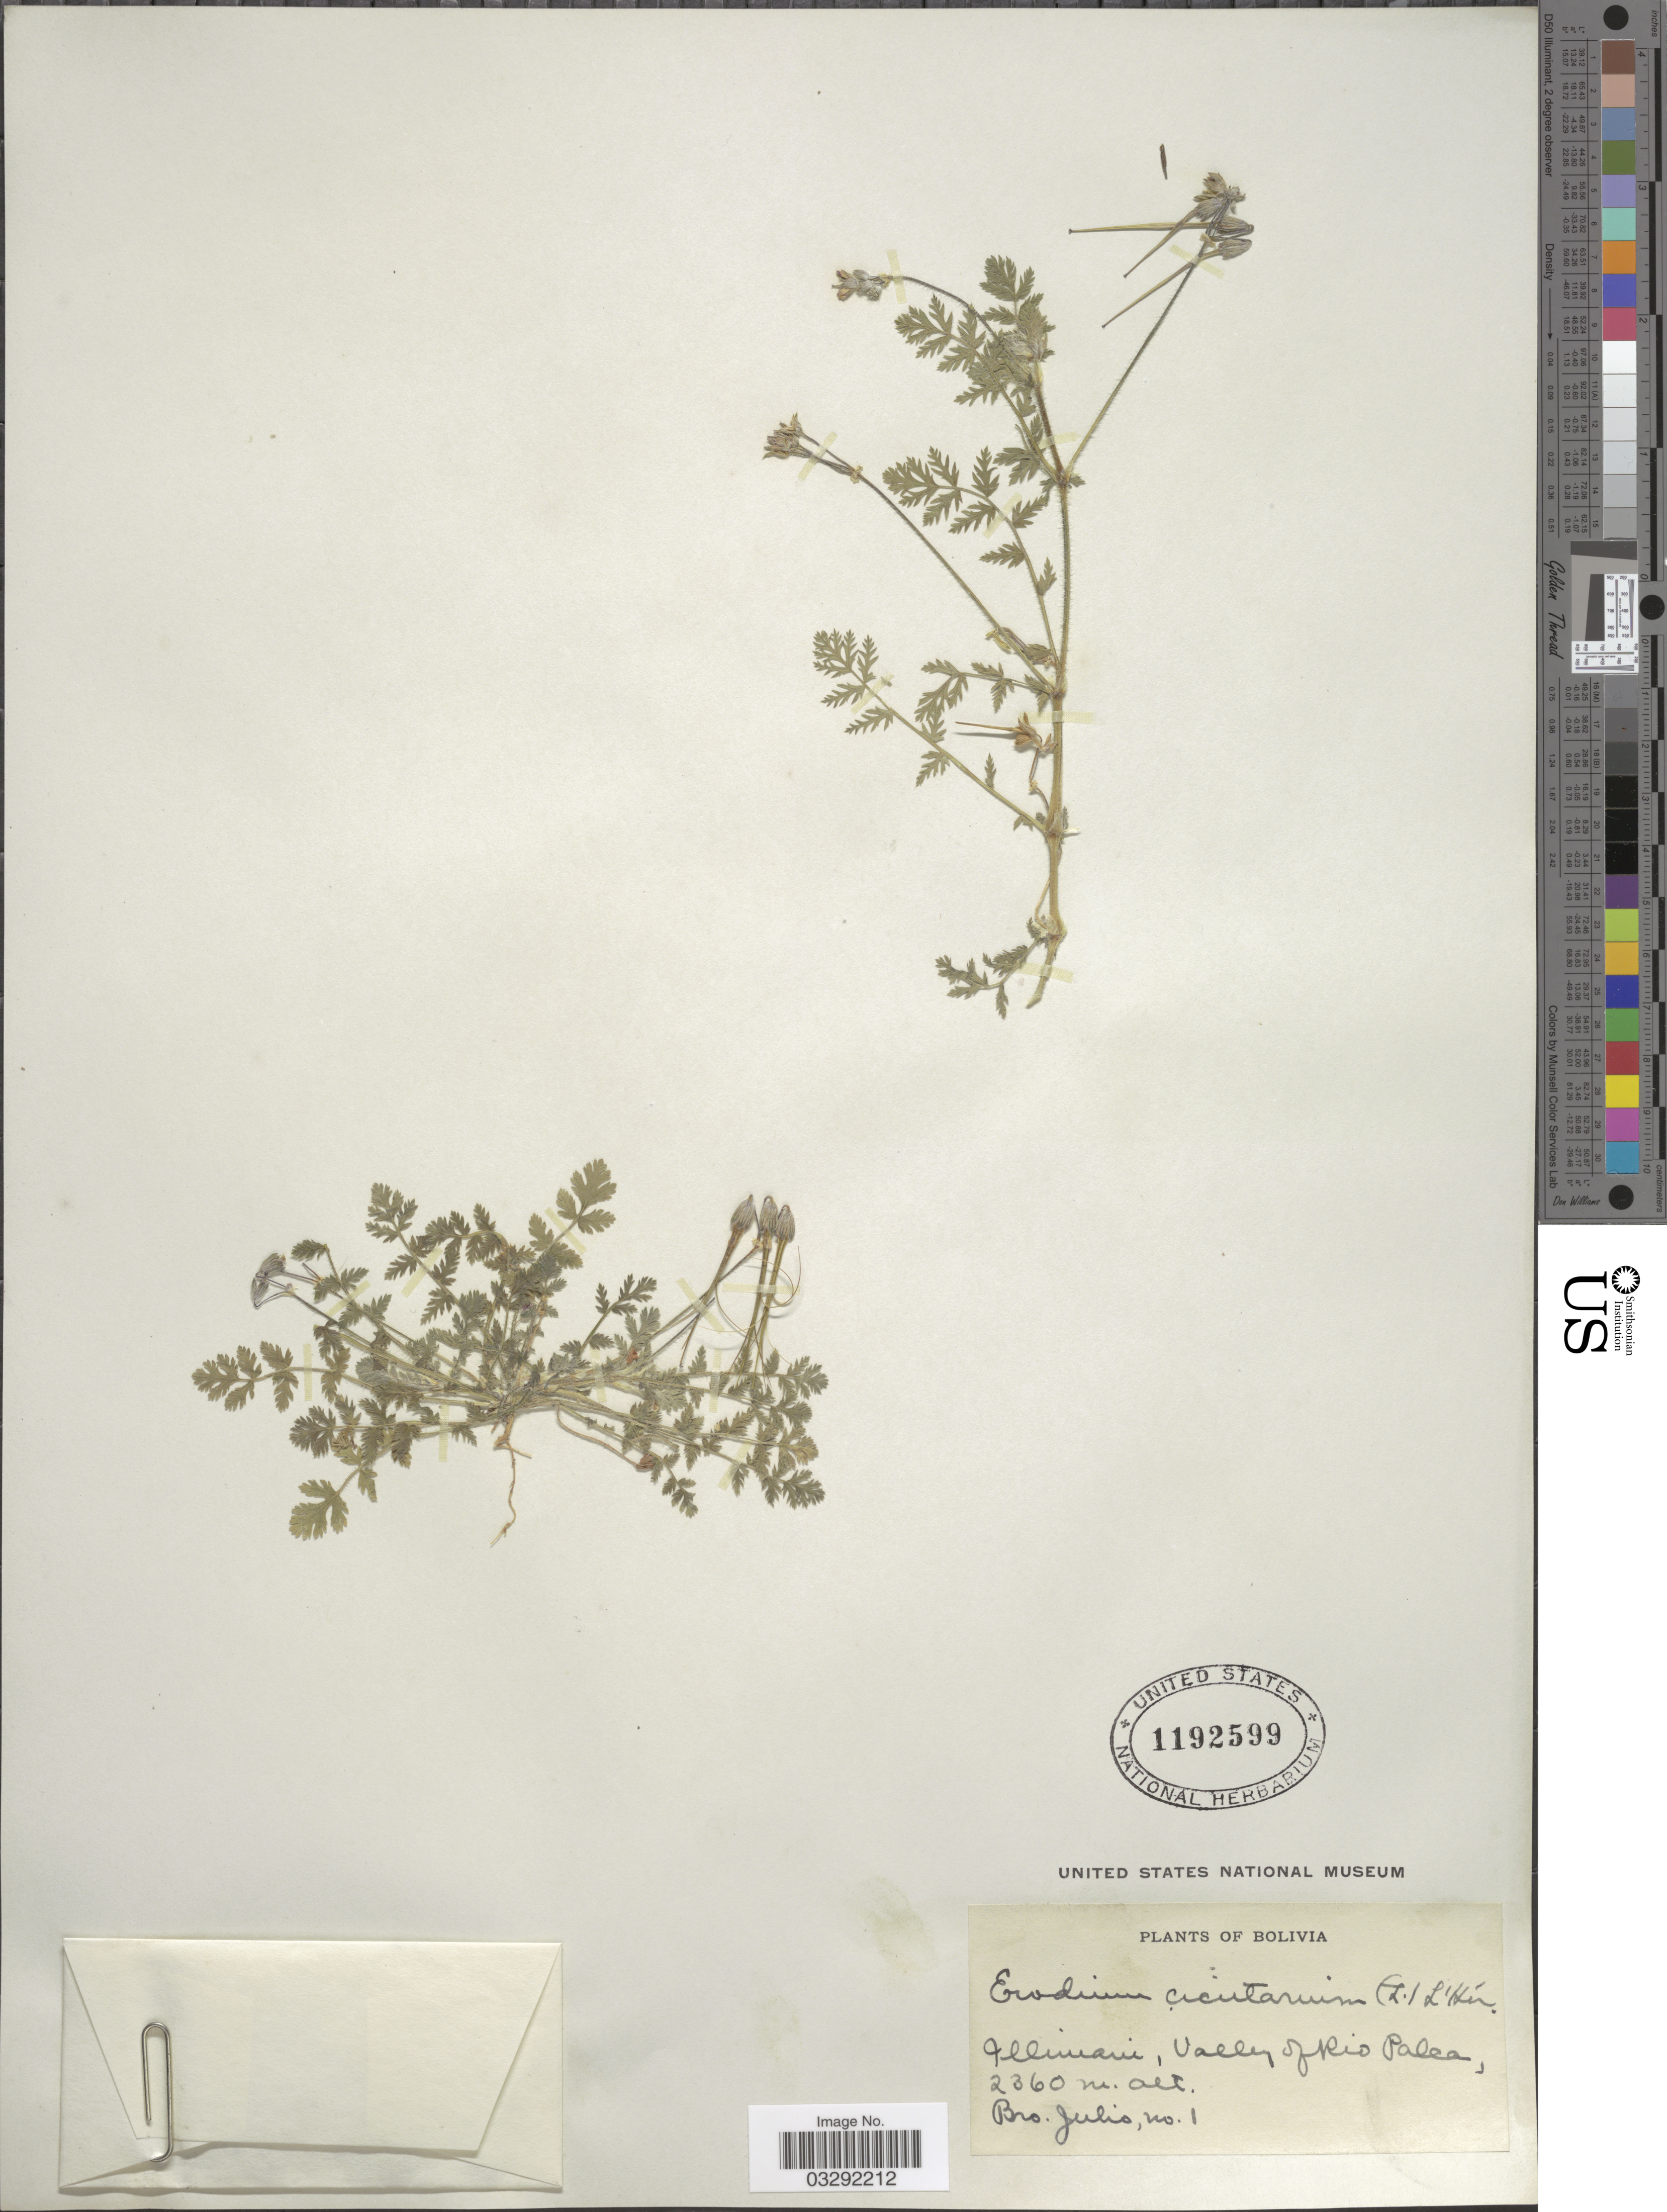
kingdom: Plantae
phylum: Tracheophyta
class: Magnoliopsida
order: Geraniales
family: Geraniaceae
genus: Erodium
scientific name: Erodium cicutarium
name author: (L.) L'Hér.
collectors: Bro. Julio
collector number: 1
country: Bolivia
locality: Illimani, Valley of Rio Palca.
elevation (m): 2360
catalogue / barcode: US 1192599